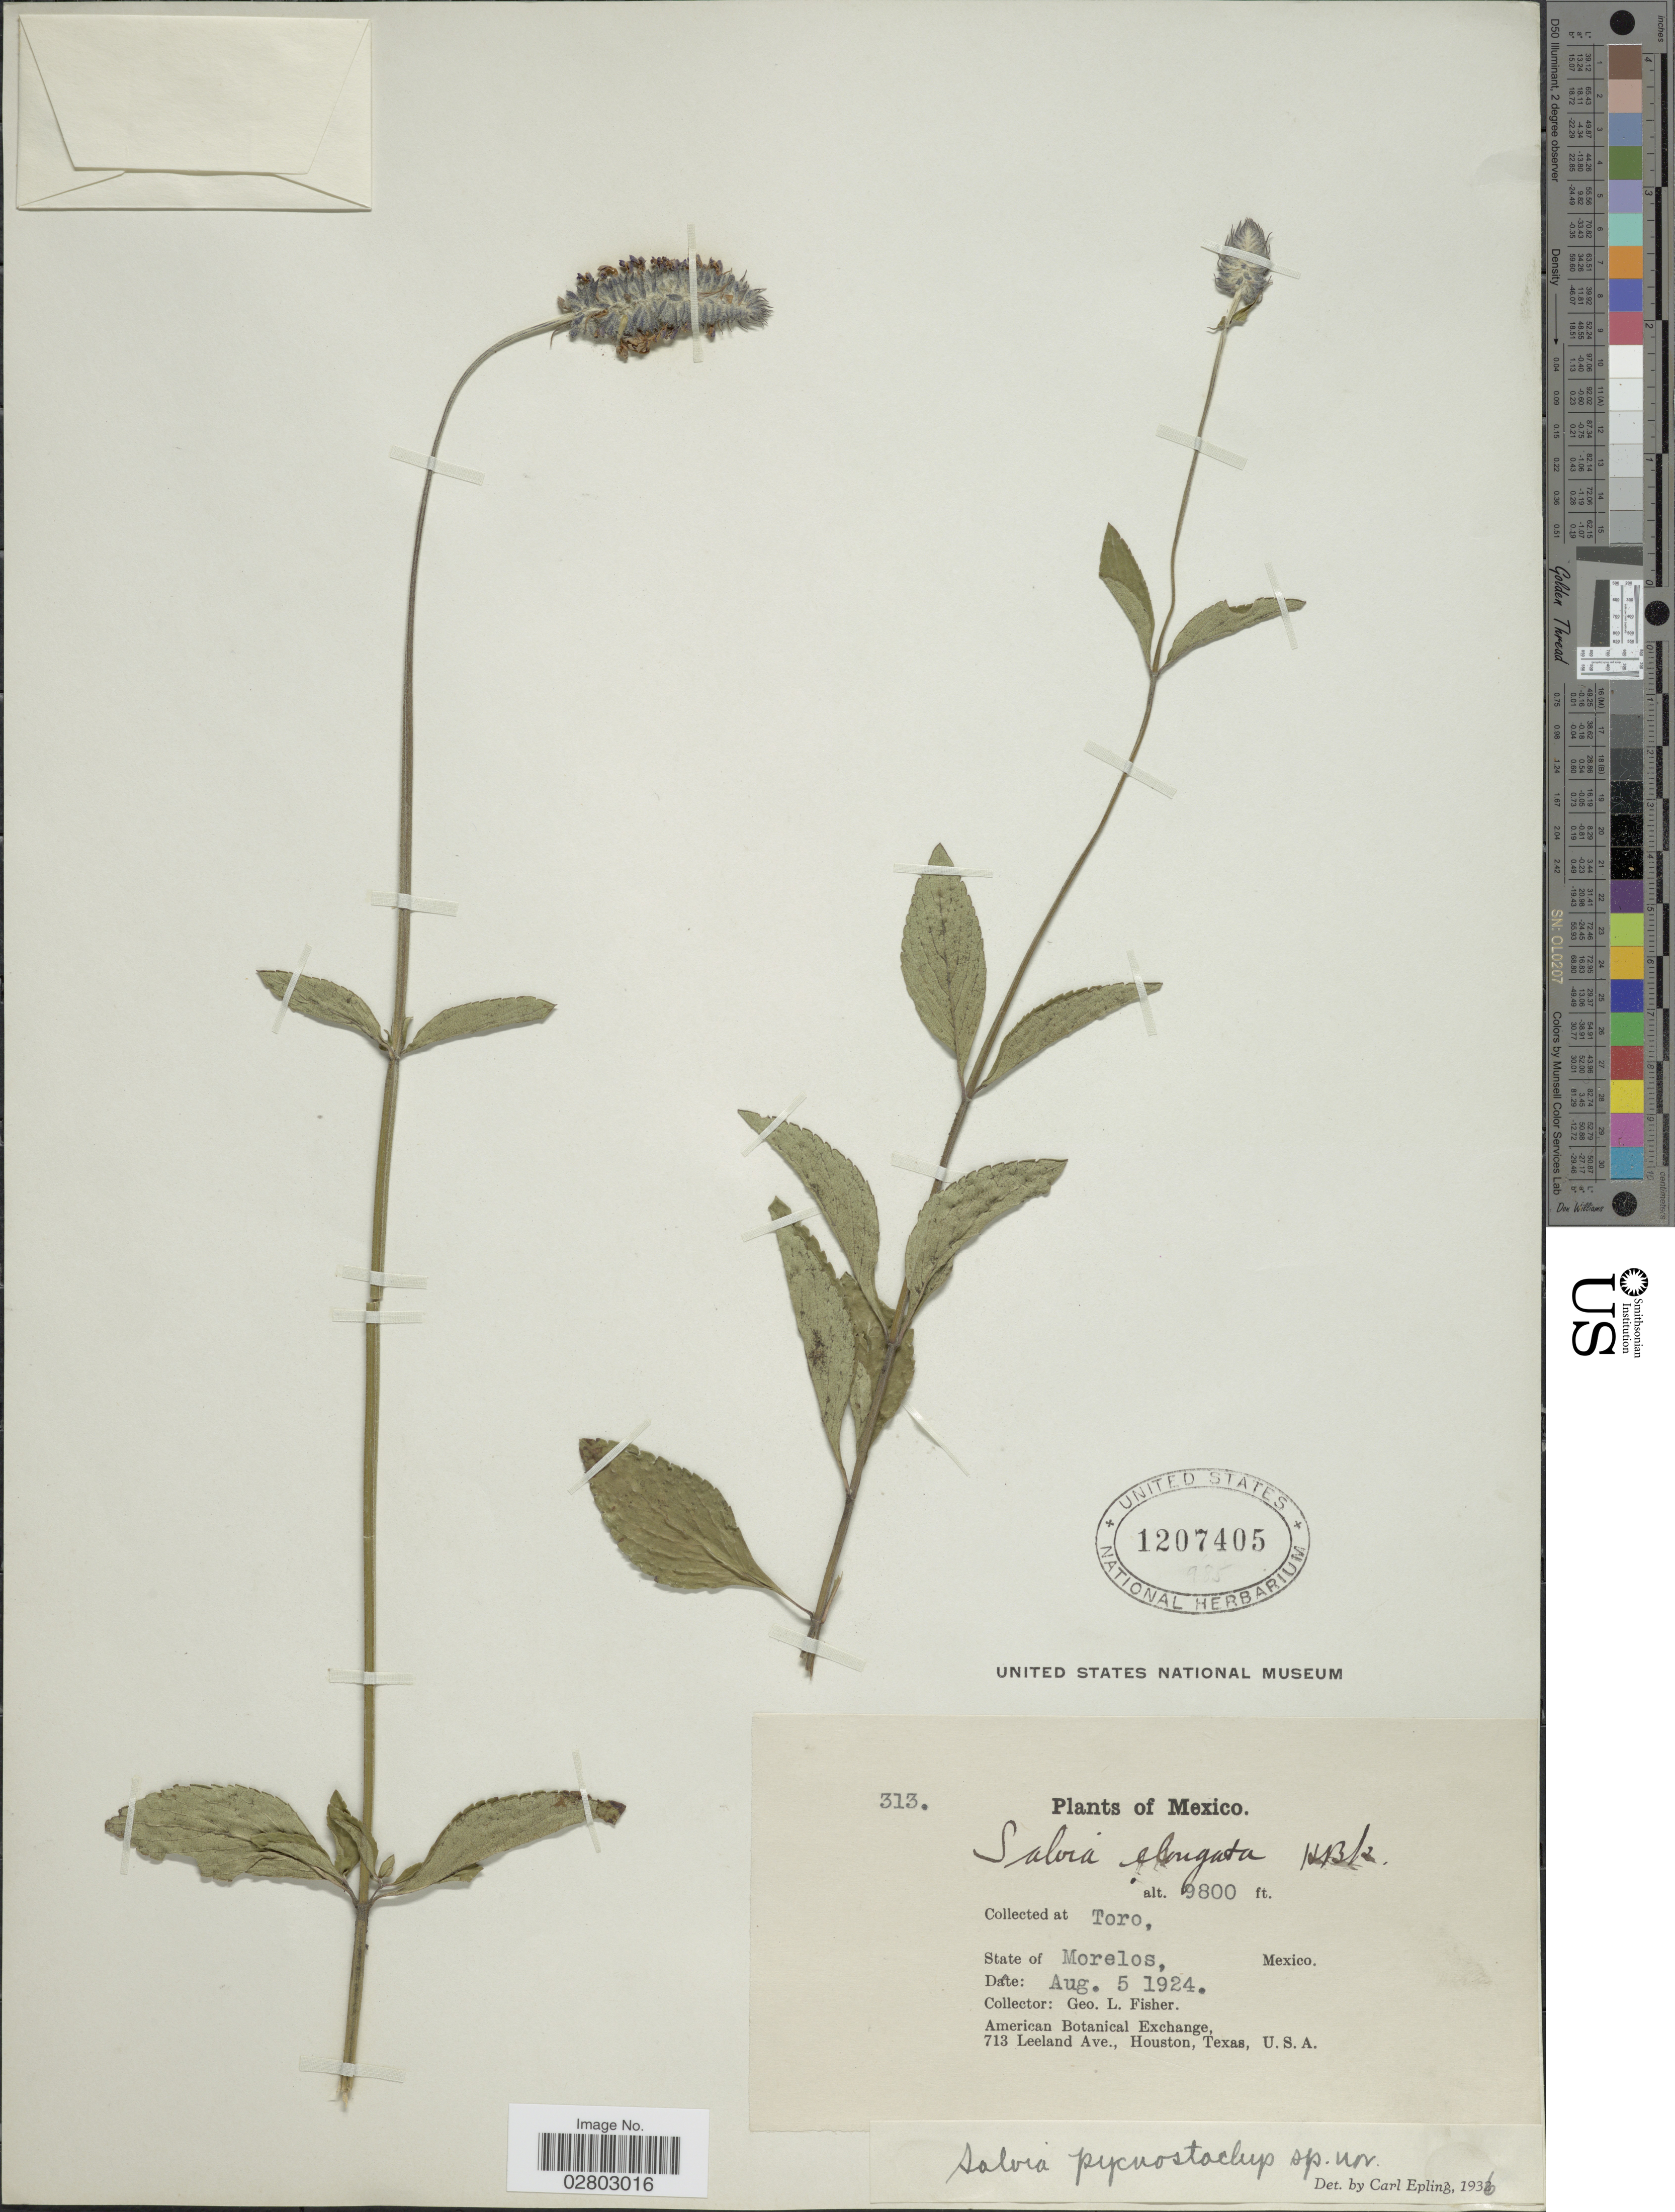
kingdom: Plantae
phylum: Tracheophyta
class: Magnoliopsida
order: Lamiales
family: Lamiaceae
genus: Salvia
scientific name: Salvia stachyoides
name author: Kunth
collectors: G. L. Fisher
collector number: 313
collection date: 1924-08-05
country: Mexico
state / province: Morelos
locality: Toro, State of Morelos, Mexico.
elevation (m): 2987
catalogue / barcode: US 1207405